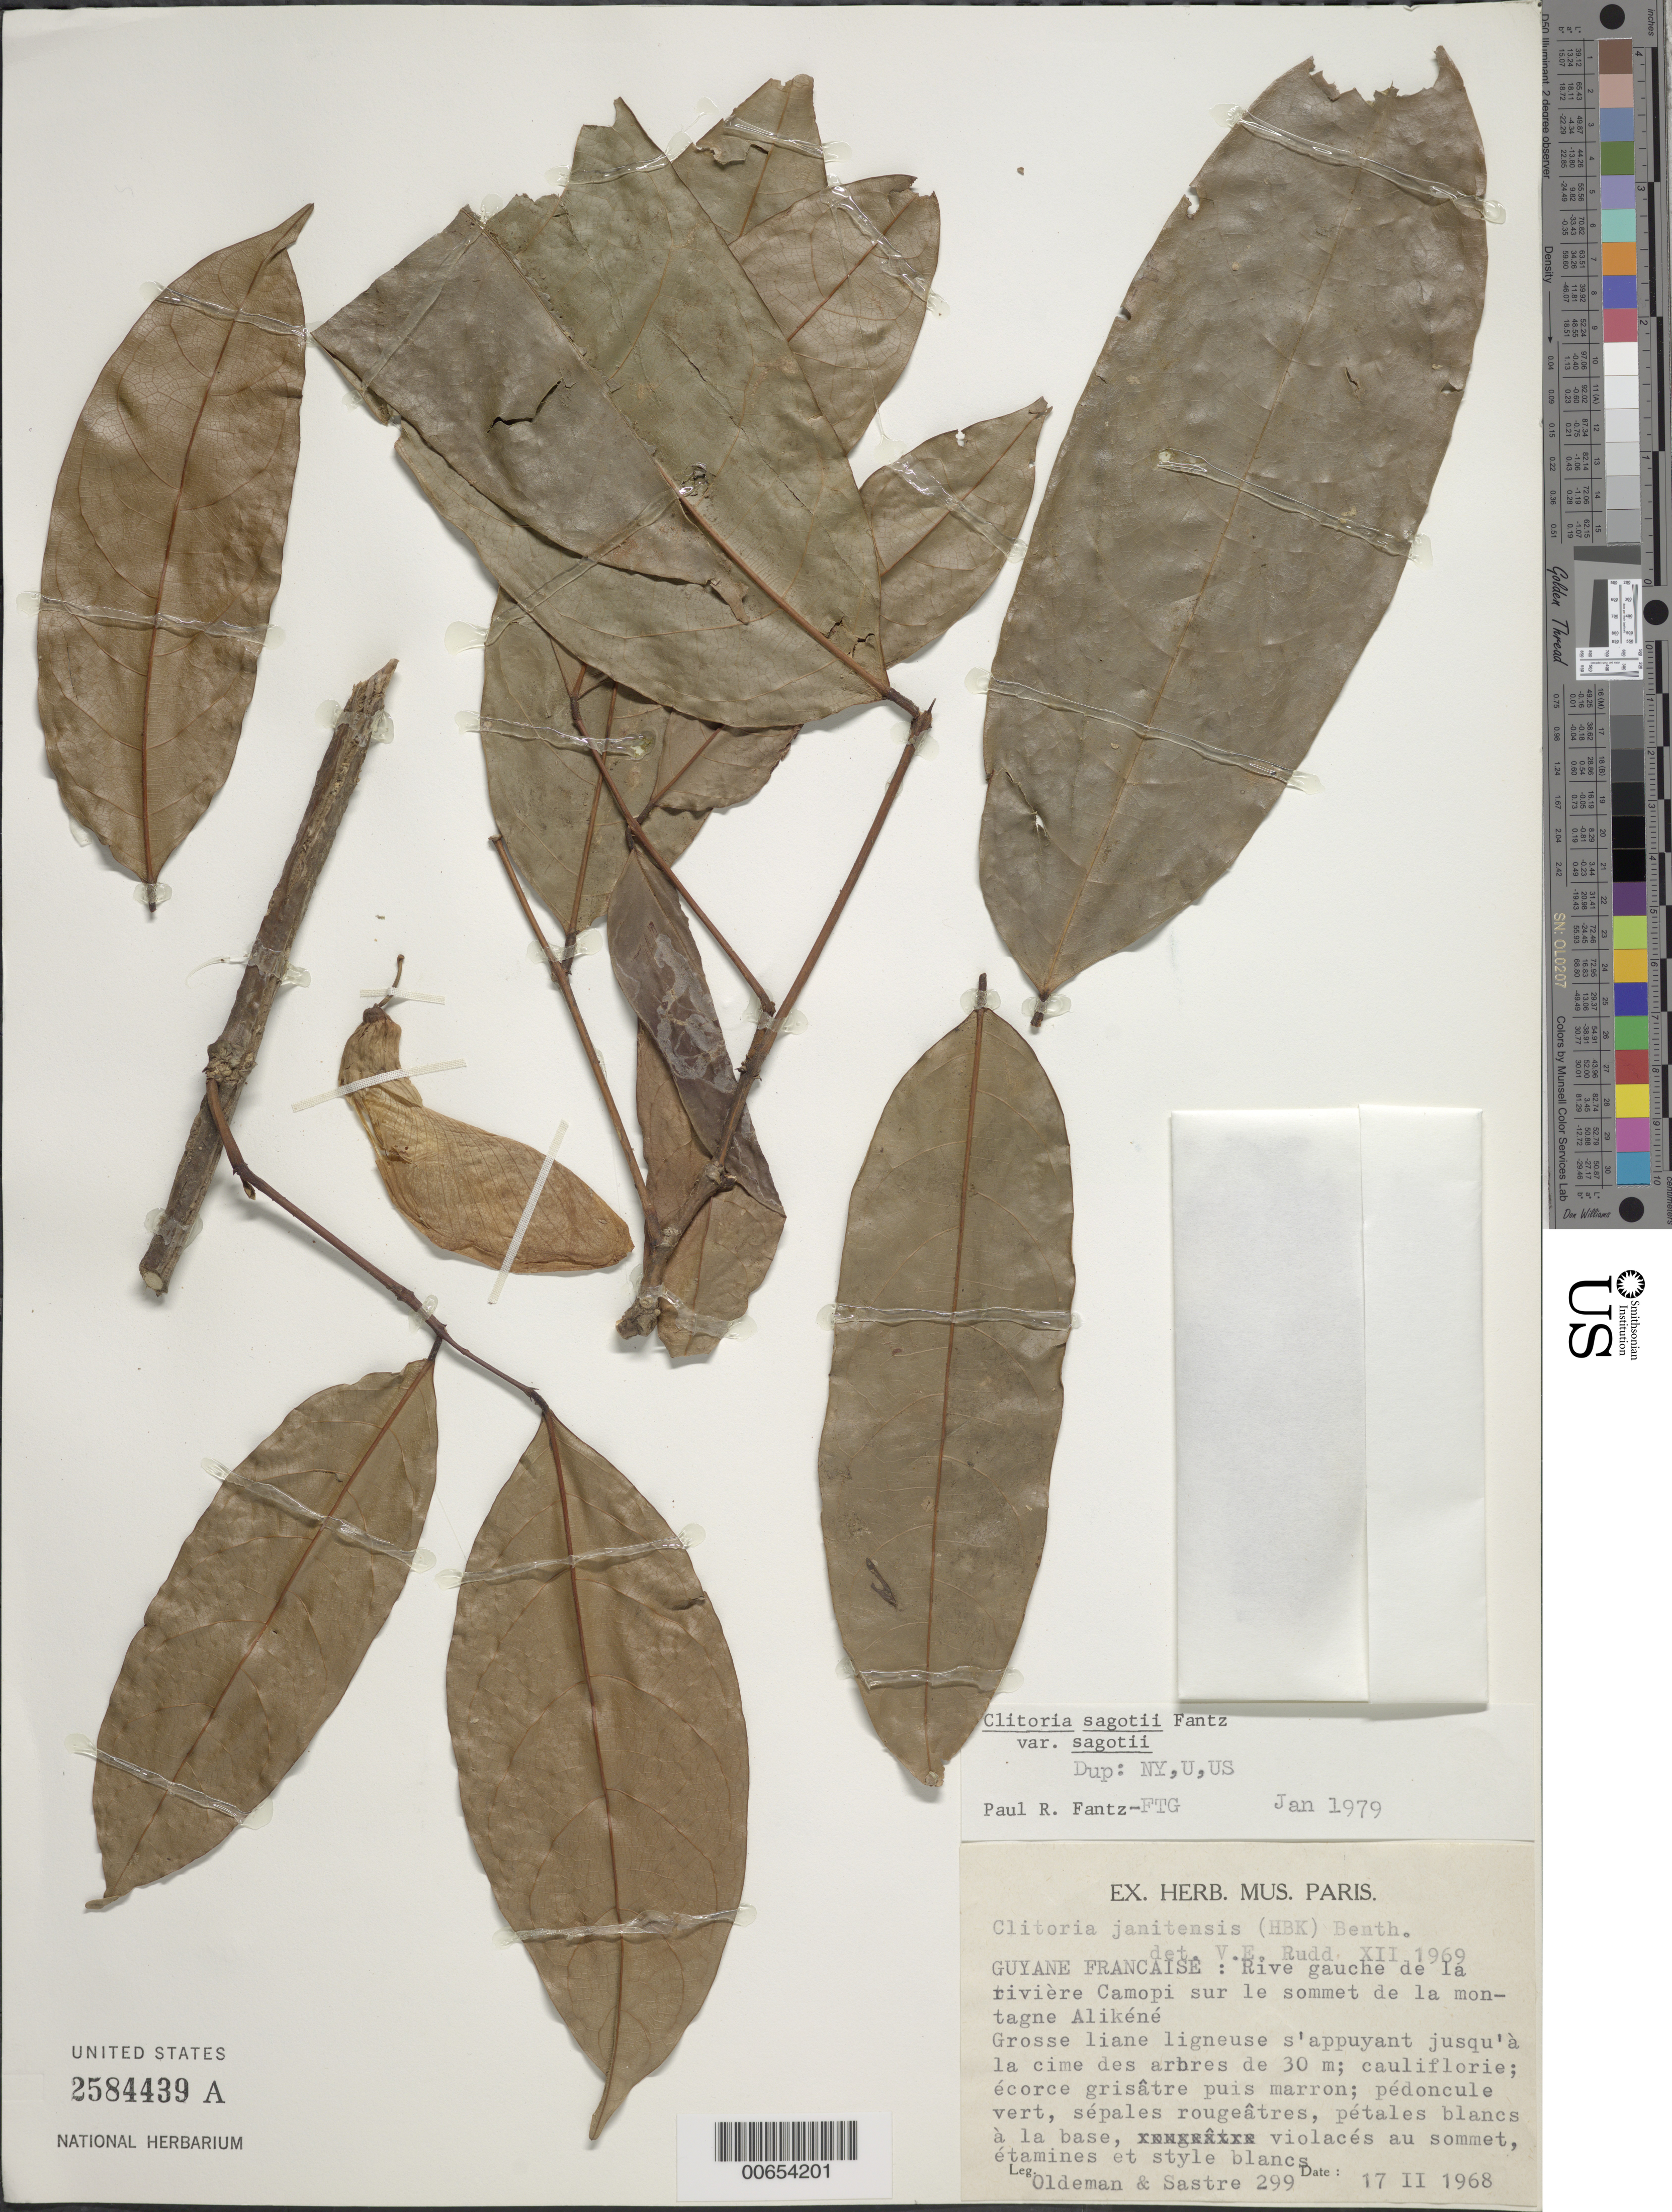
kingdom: Plantae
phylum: Tracheophyta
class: Magnoliopsida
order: Fabales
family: Fabaceae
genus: Clitoria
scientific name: Clitoria sagotii var. sagotii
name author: Fantz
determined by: Fantz, P. R., (FLAS), University of Florida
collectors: R. Oldeman & C. H. L. Sastre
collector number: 299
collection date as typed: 17-Feb-68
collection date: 1968-02-17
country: French Guiana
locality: Montagne Alikéné, rive gauche de la rivière Camopi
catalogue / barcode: US 2584439A